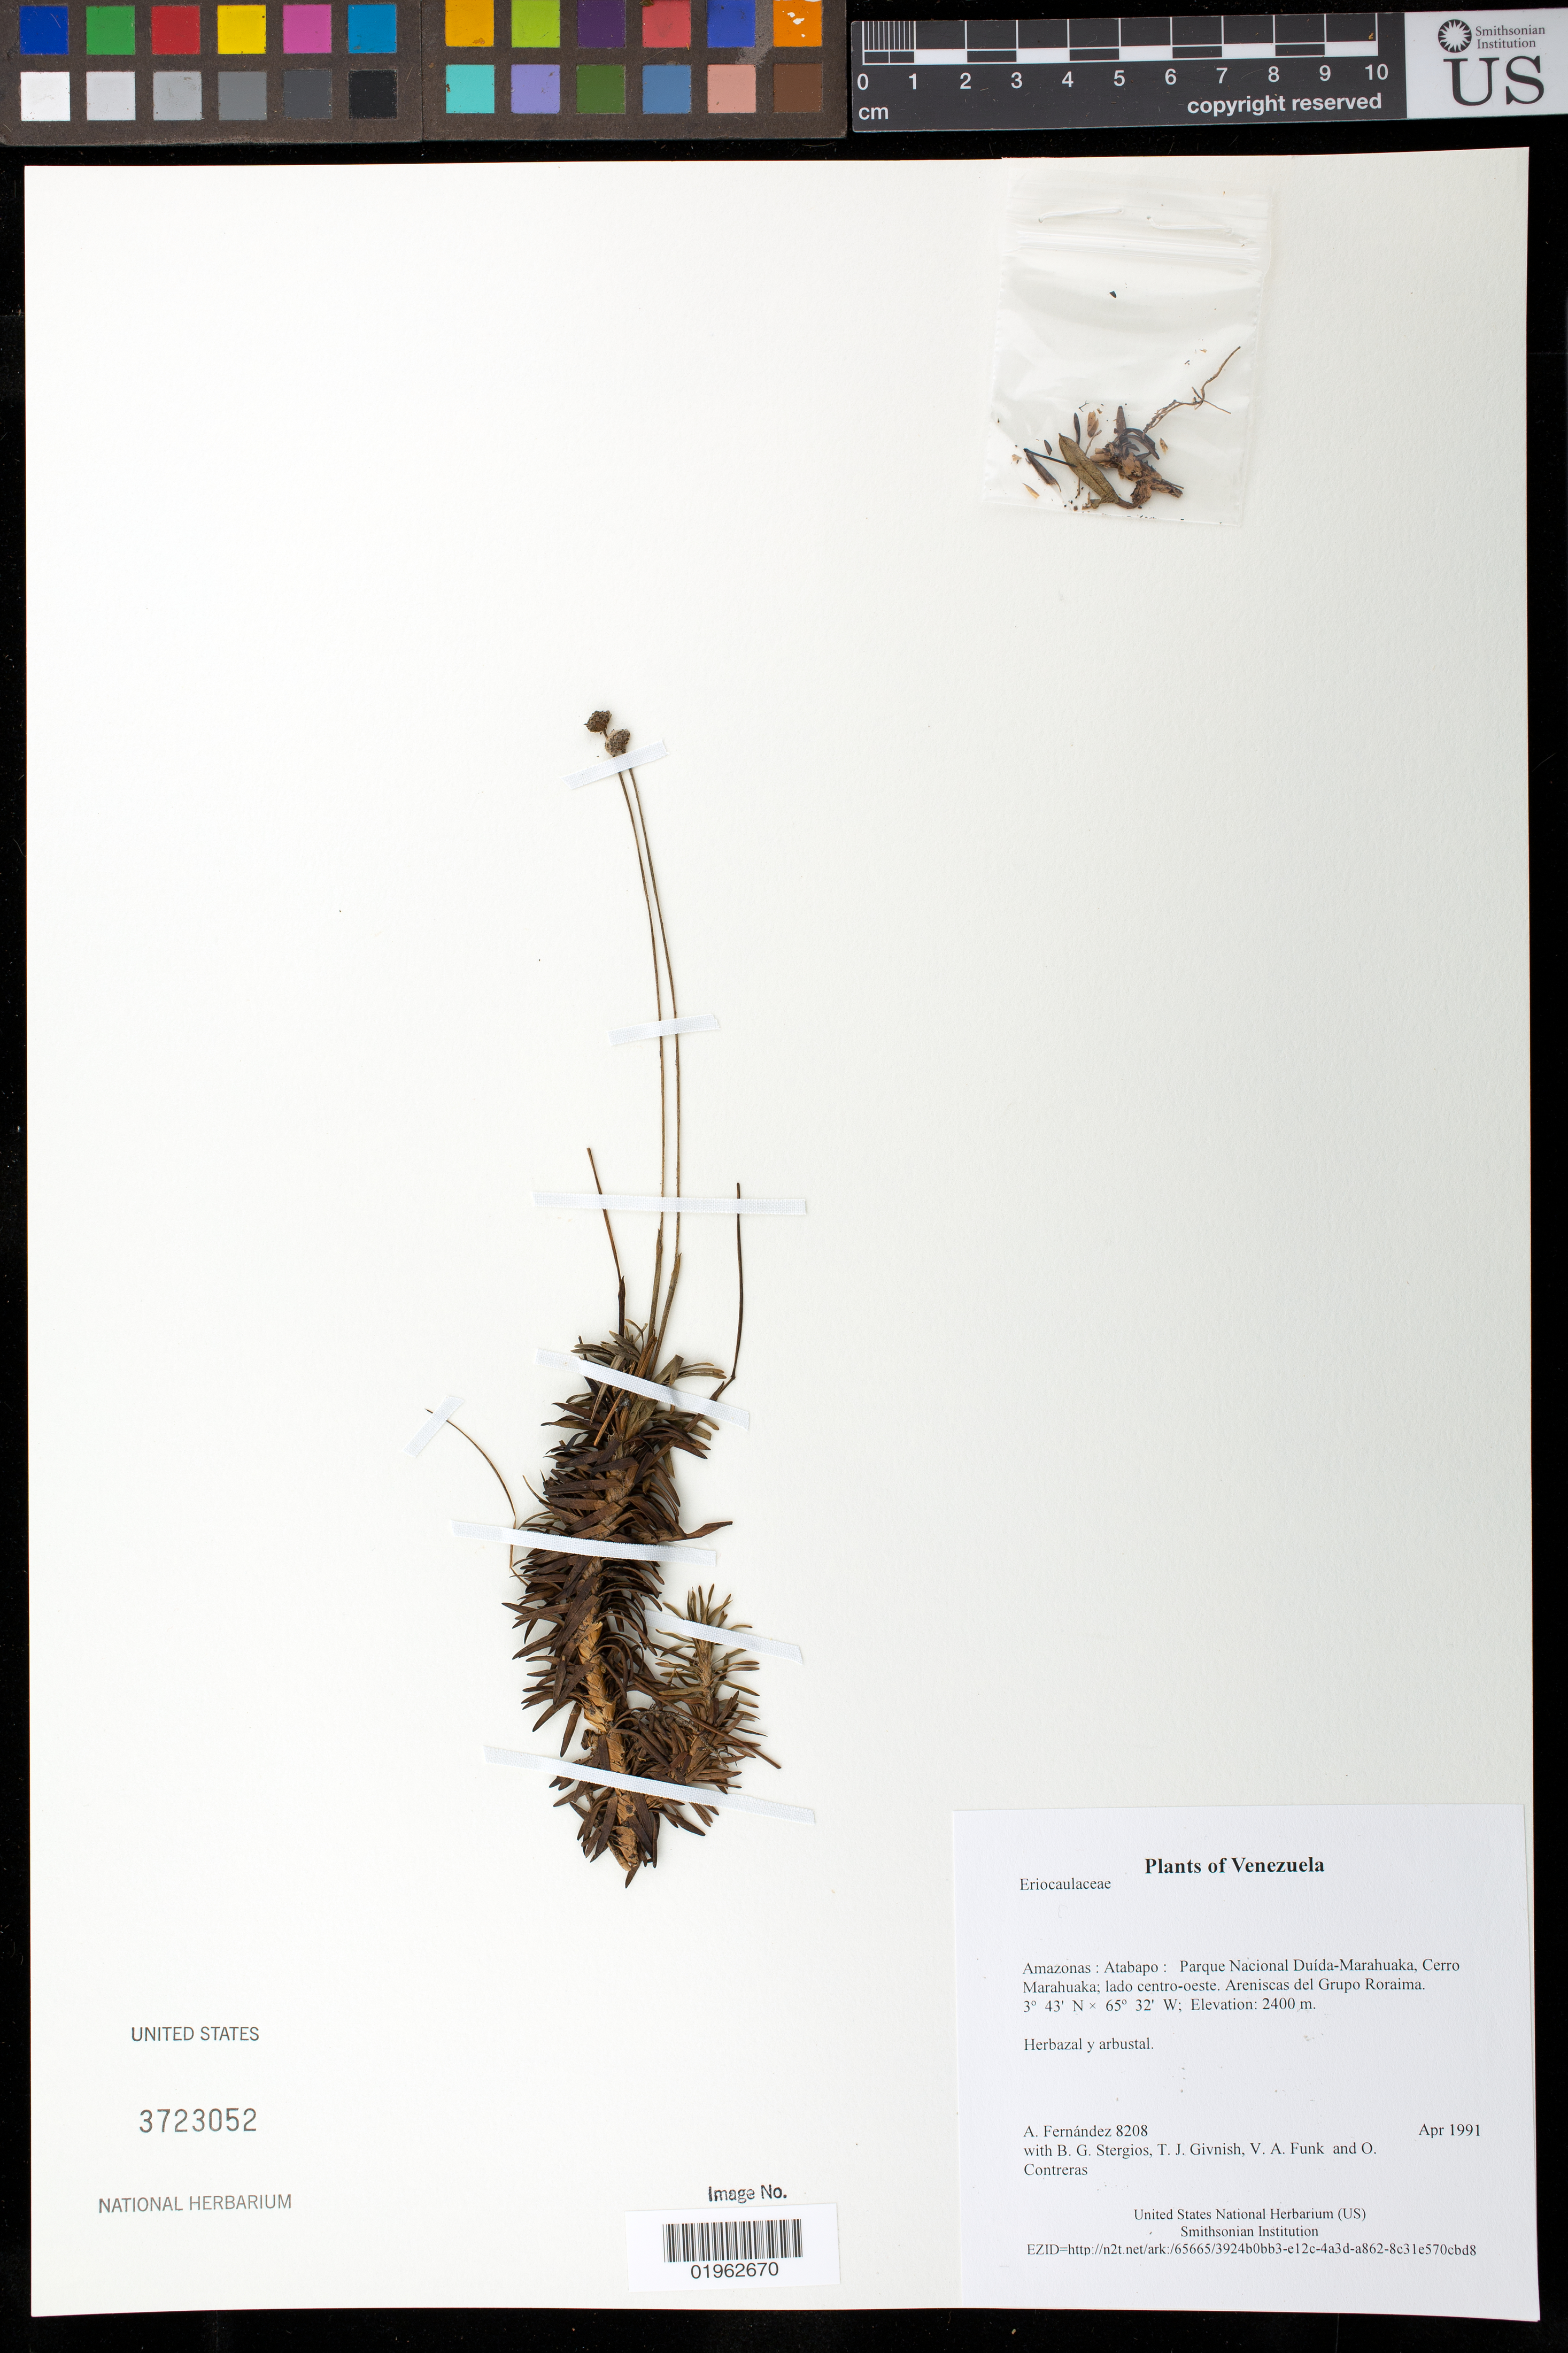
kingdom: Plantae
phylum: Tracheophyta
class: Liliopsida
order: Poales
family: Eriocaulaceae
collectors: A. Fernández, B. G. Stergios, T. J. Givnish, V. Funk & O. Contreras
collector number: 8208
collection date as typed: Apr 1991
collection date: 1991-04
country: Venezuela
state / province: Amazonas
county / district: Atabapo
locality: Parque Nacional Duída-Marahuaka, Cerro Marahuaka; lado centro-oeste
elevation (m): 2400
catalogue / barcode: US 3723052